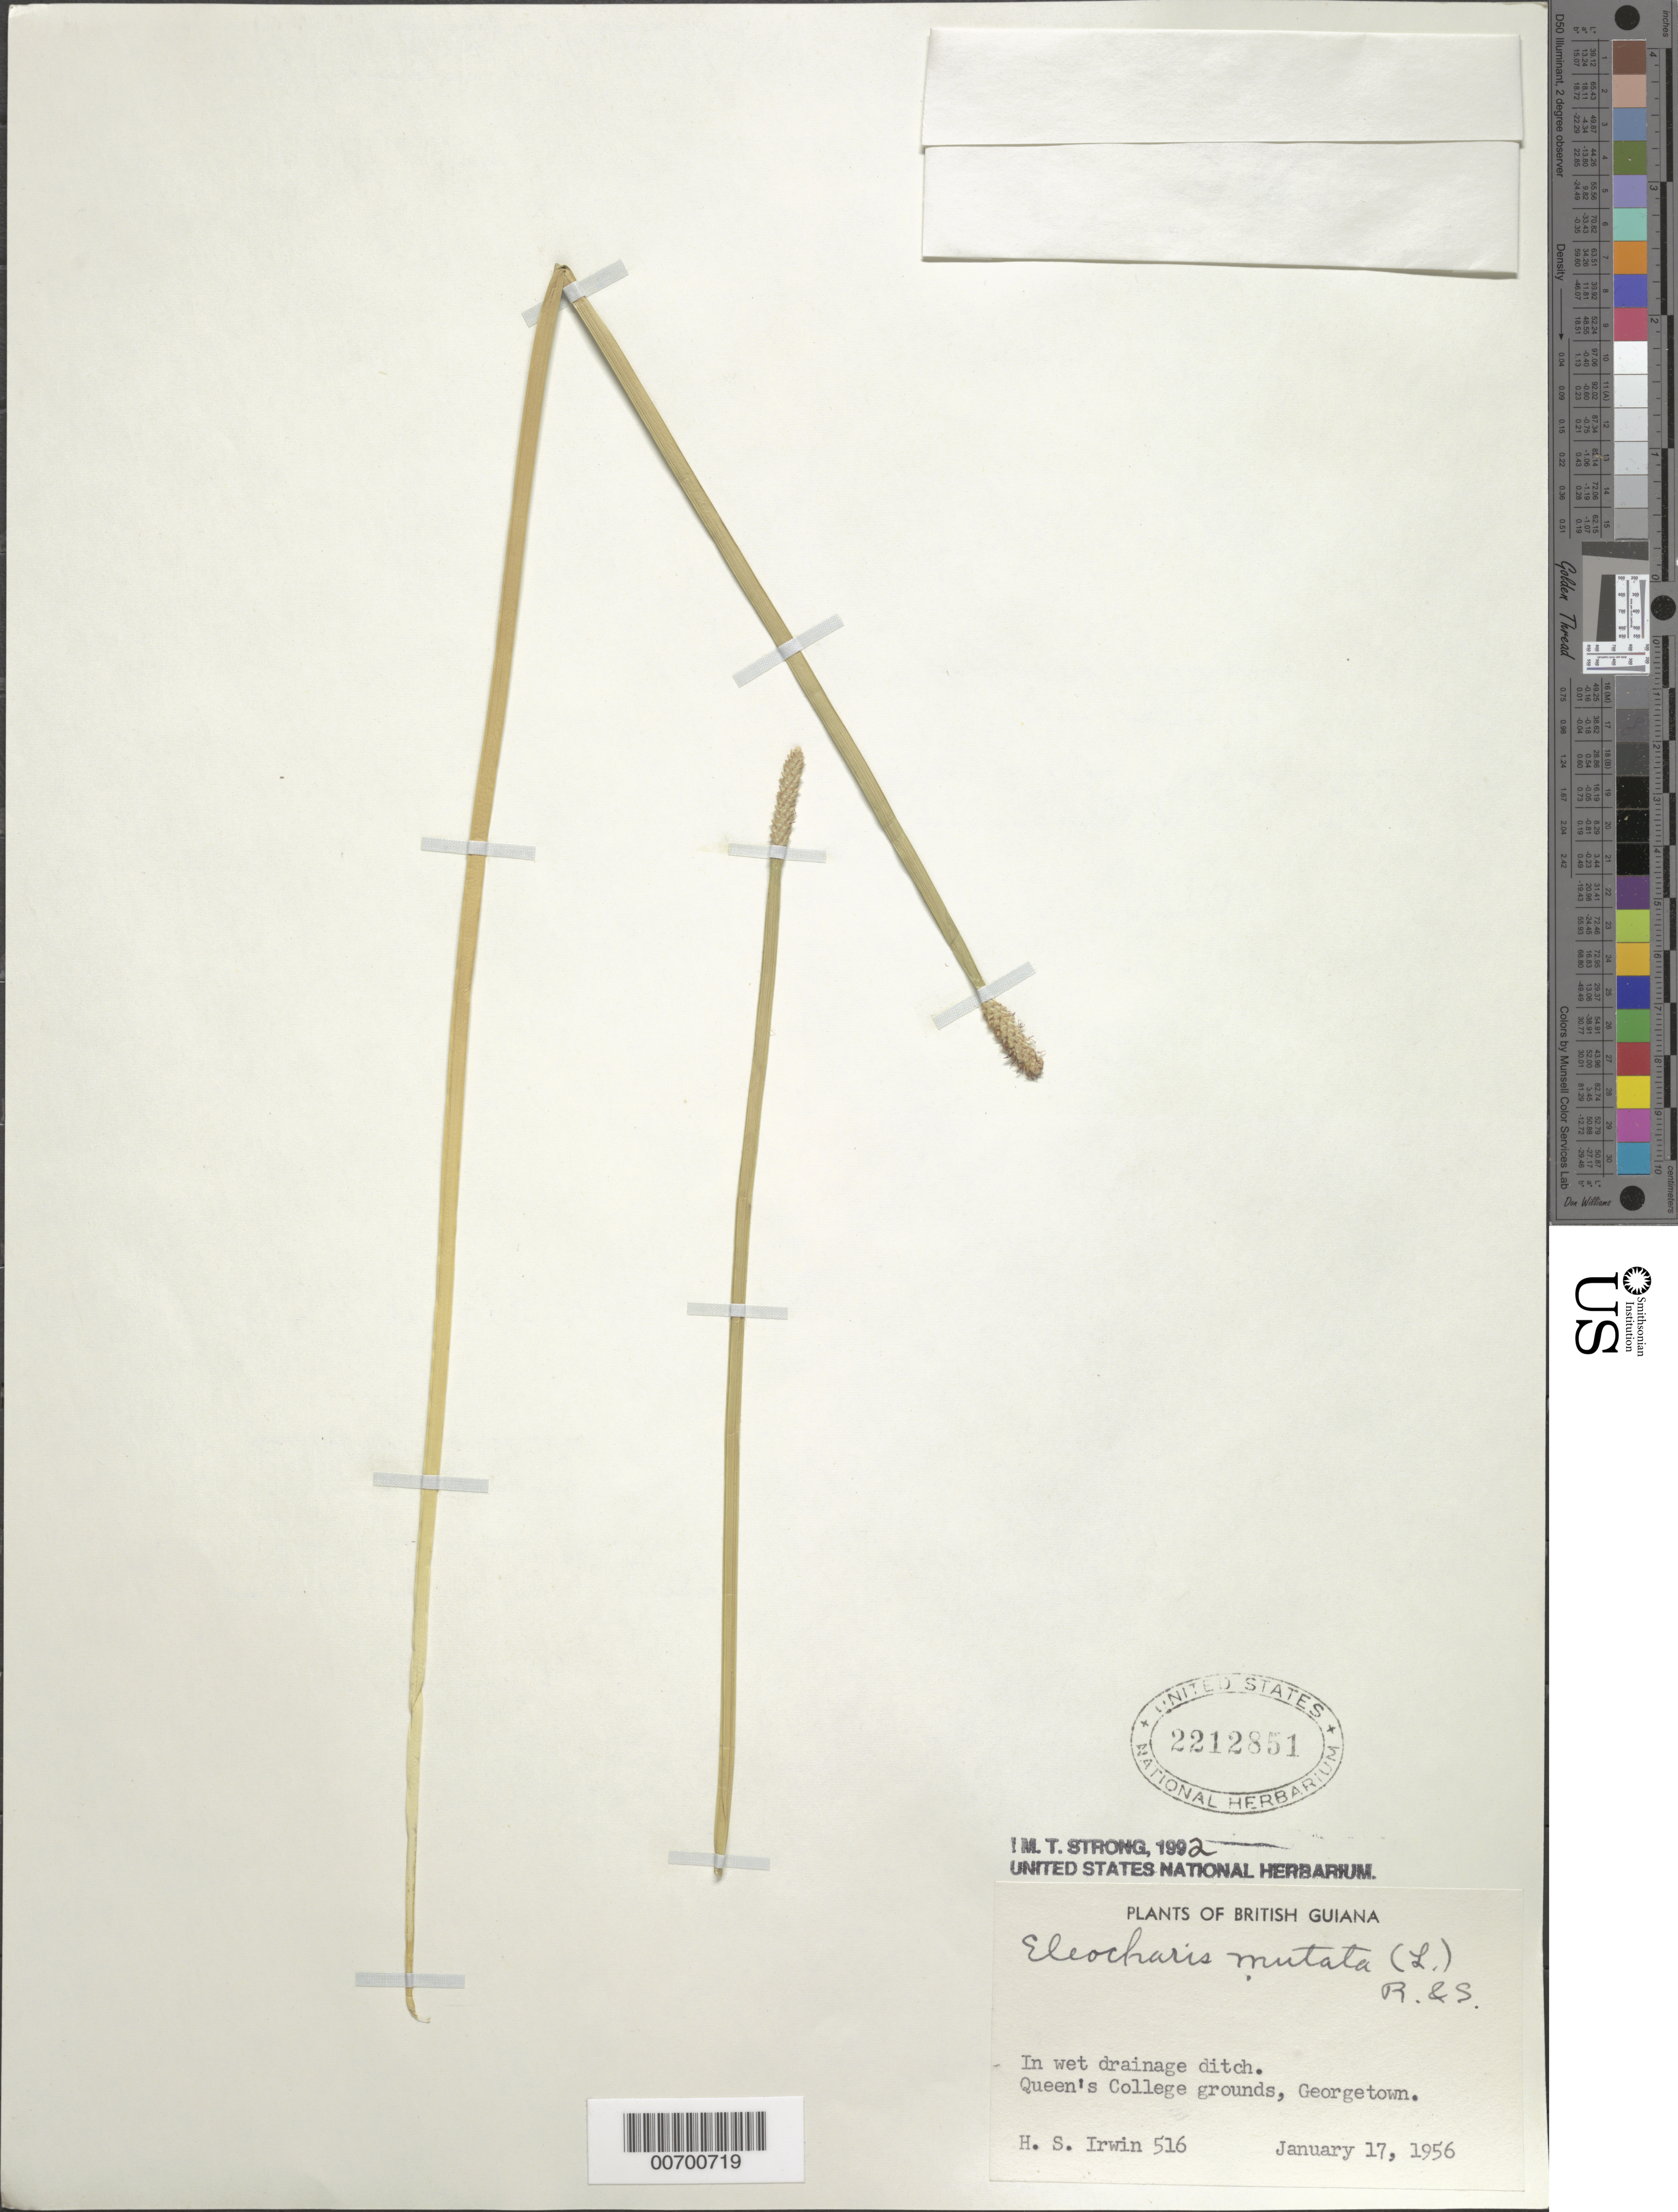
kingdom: Plantae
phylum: Tracheophyta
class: Liliopsida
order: Poales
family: Cyperaceae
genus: Eleocharis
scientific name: Eleocharis mutata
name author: (L.) Roem. & Schult.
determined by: Strong, M. T., (US), Smithsonian Institution - National Museum of Natural History (UNITED STATES)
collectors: H. Irwin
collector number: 516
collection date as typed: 17-Jan-56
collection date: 1956-01-17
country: Guyana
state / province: Demerara-Mahaica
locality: Georgetown, Queen's College grounds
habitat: Wet drainage ditch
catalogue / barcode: US 2212851